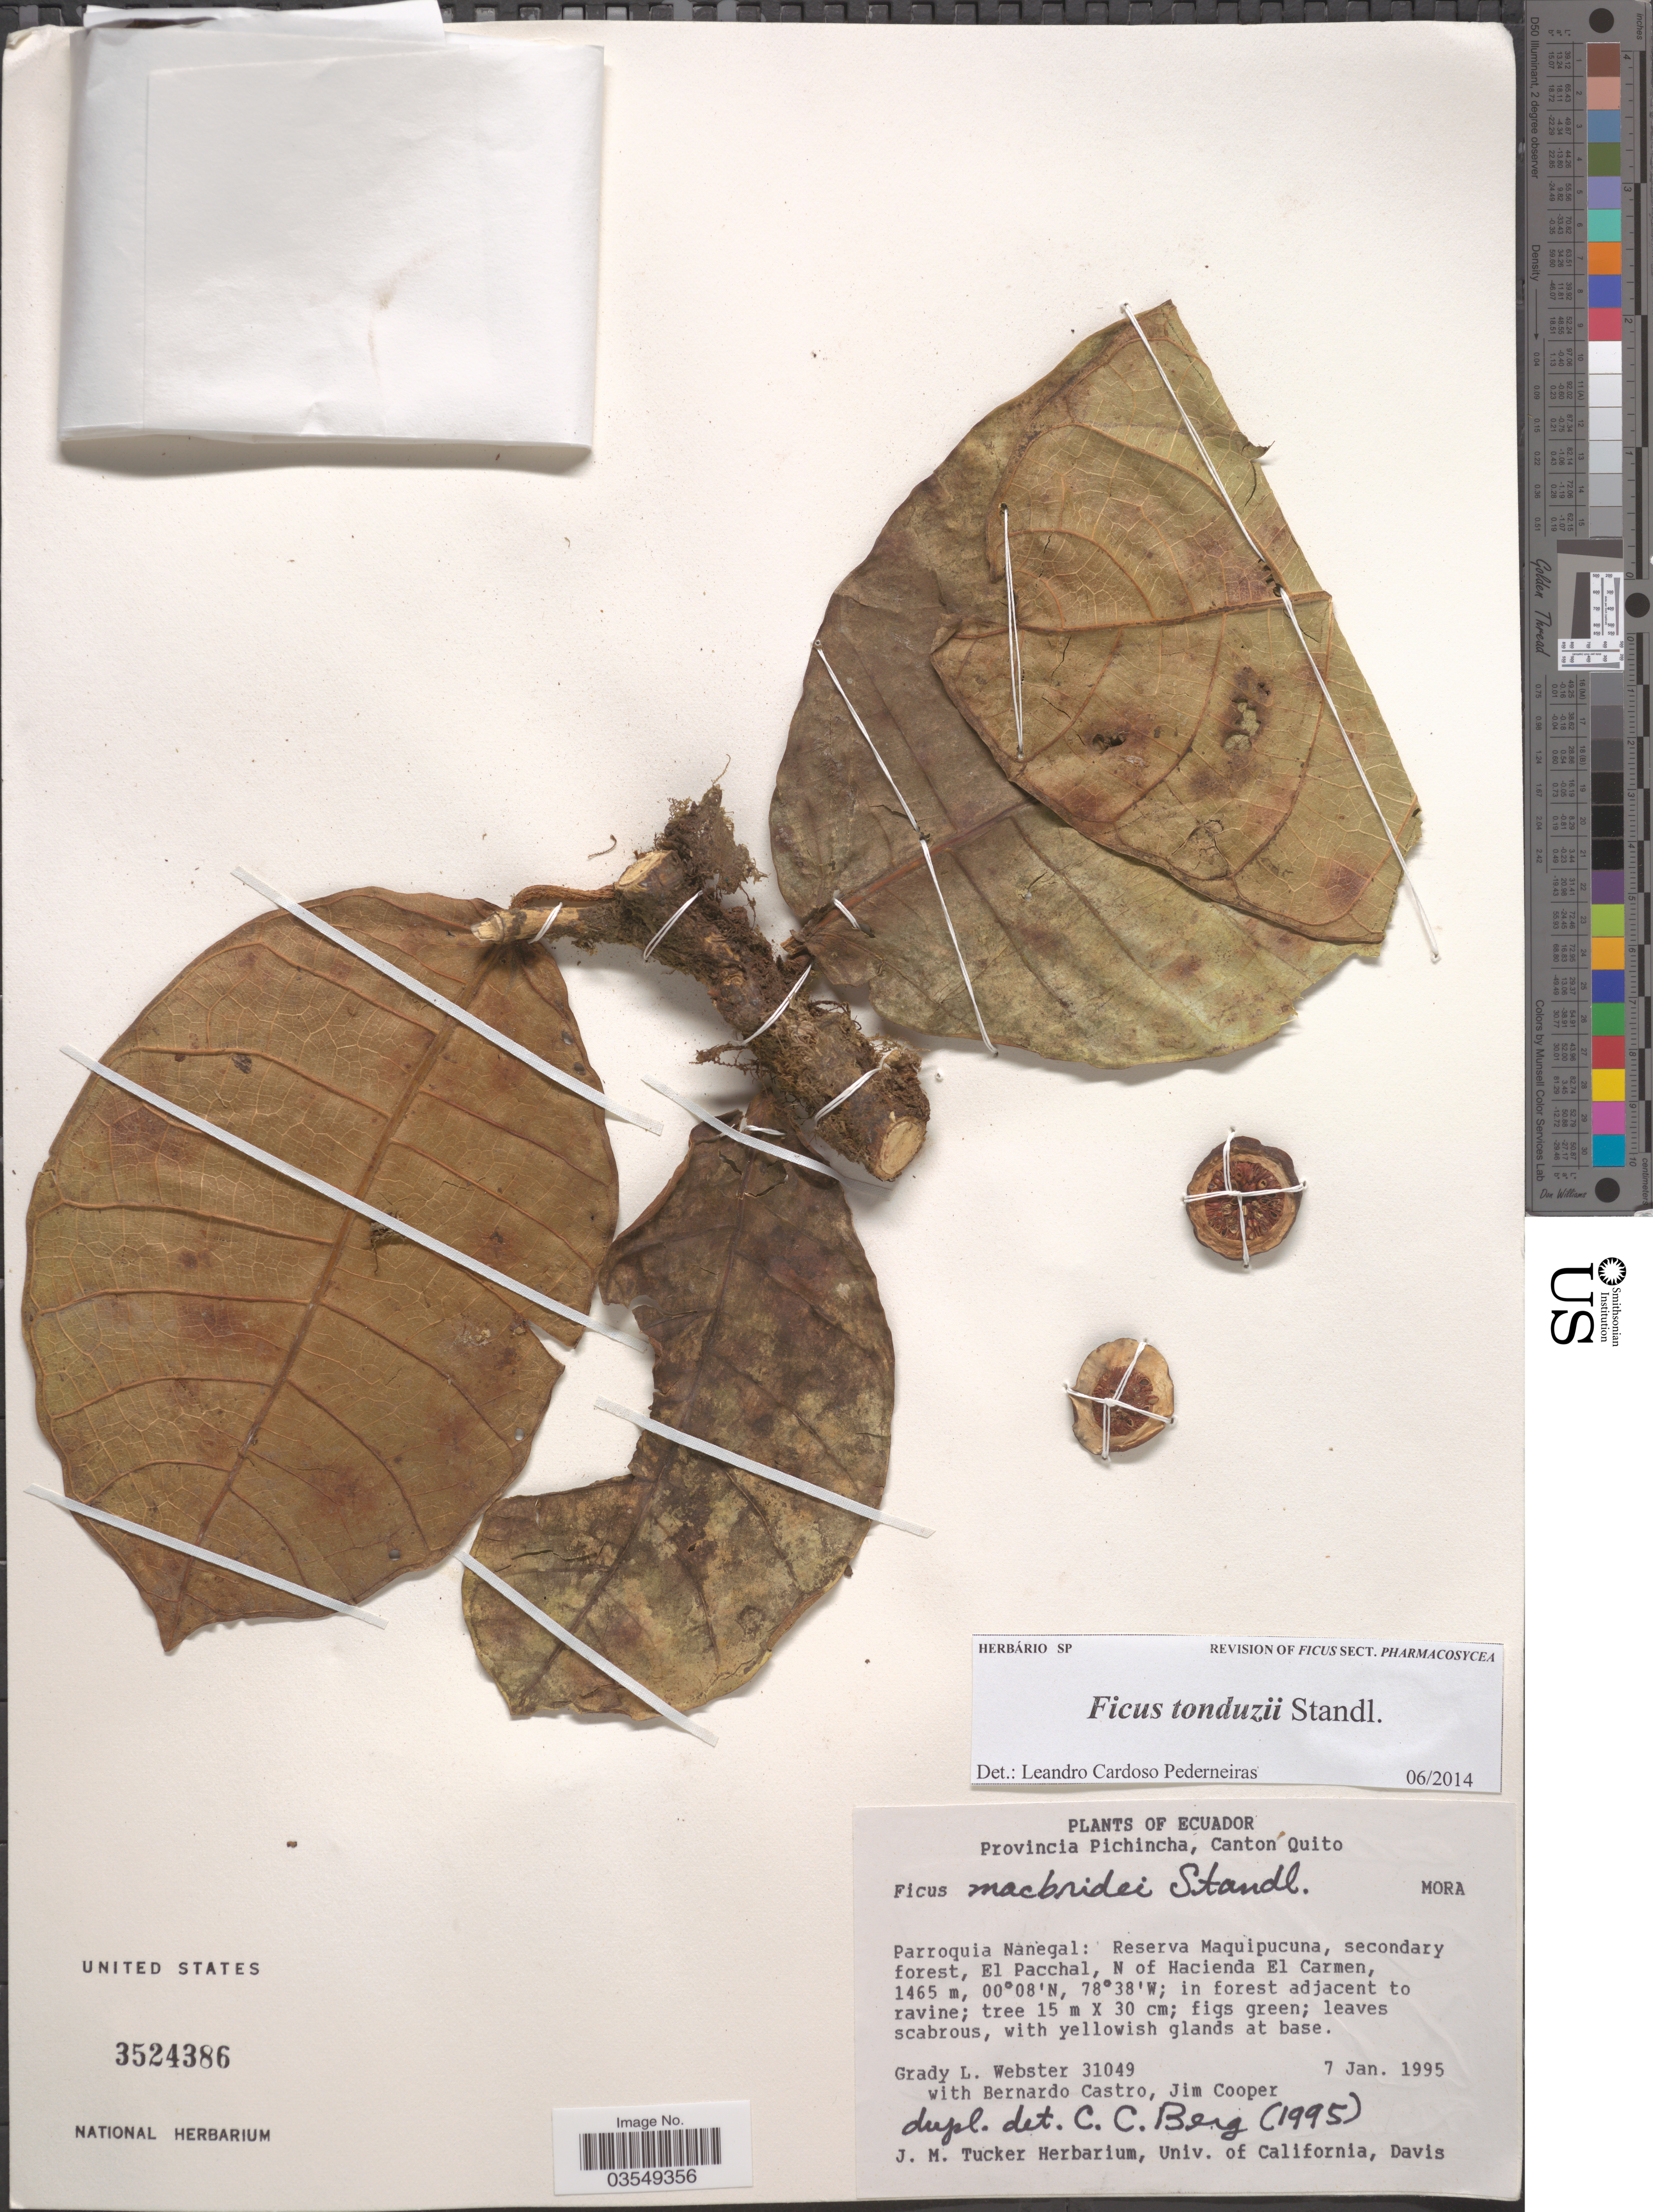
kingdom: Plantae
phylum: Tracheophyta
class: Magnoliopsida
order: Rosales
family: Moraceae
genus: Ficus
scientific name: Ficus tonduzii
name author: Standl.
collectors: G. L. Webster, B. Castro & J. Cooper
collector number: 31049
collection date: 1995-01-07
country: Ecuador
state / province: Pichincha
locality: Canton Quito. Parroquia Nanegal: Reserva Maquipucuna, secondary forest, El Pacchal, N of Hacienda El Carmen.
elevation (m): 1465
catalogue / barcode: US 3524386